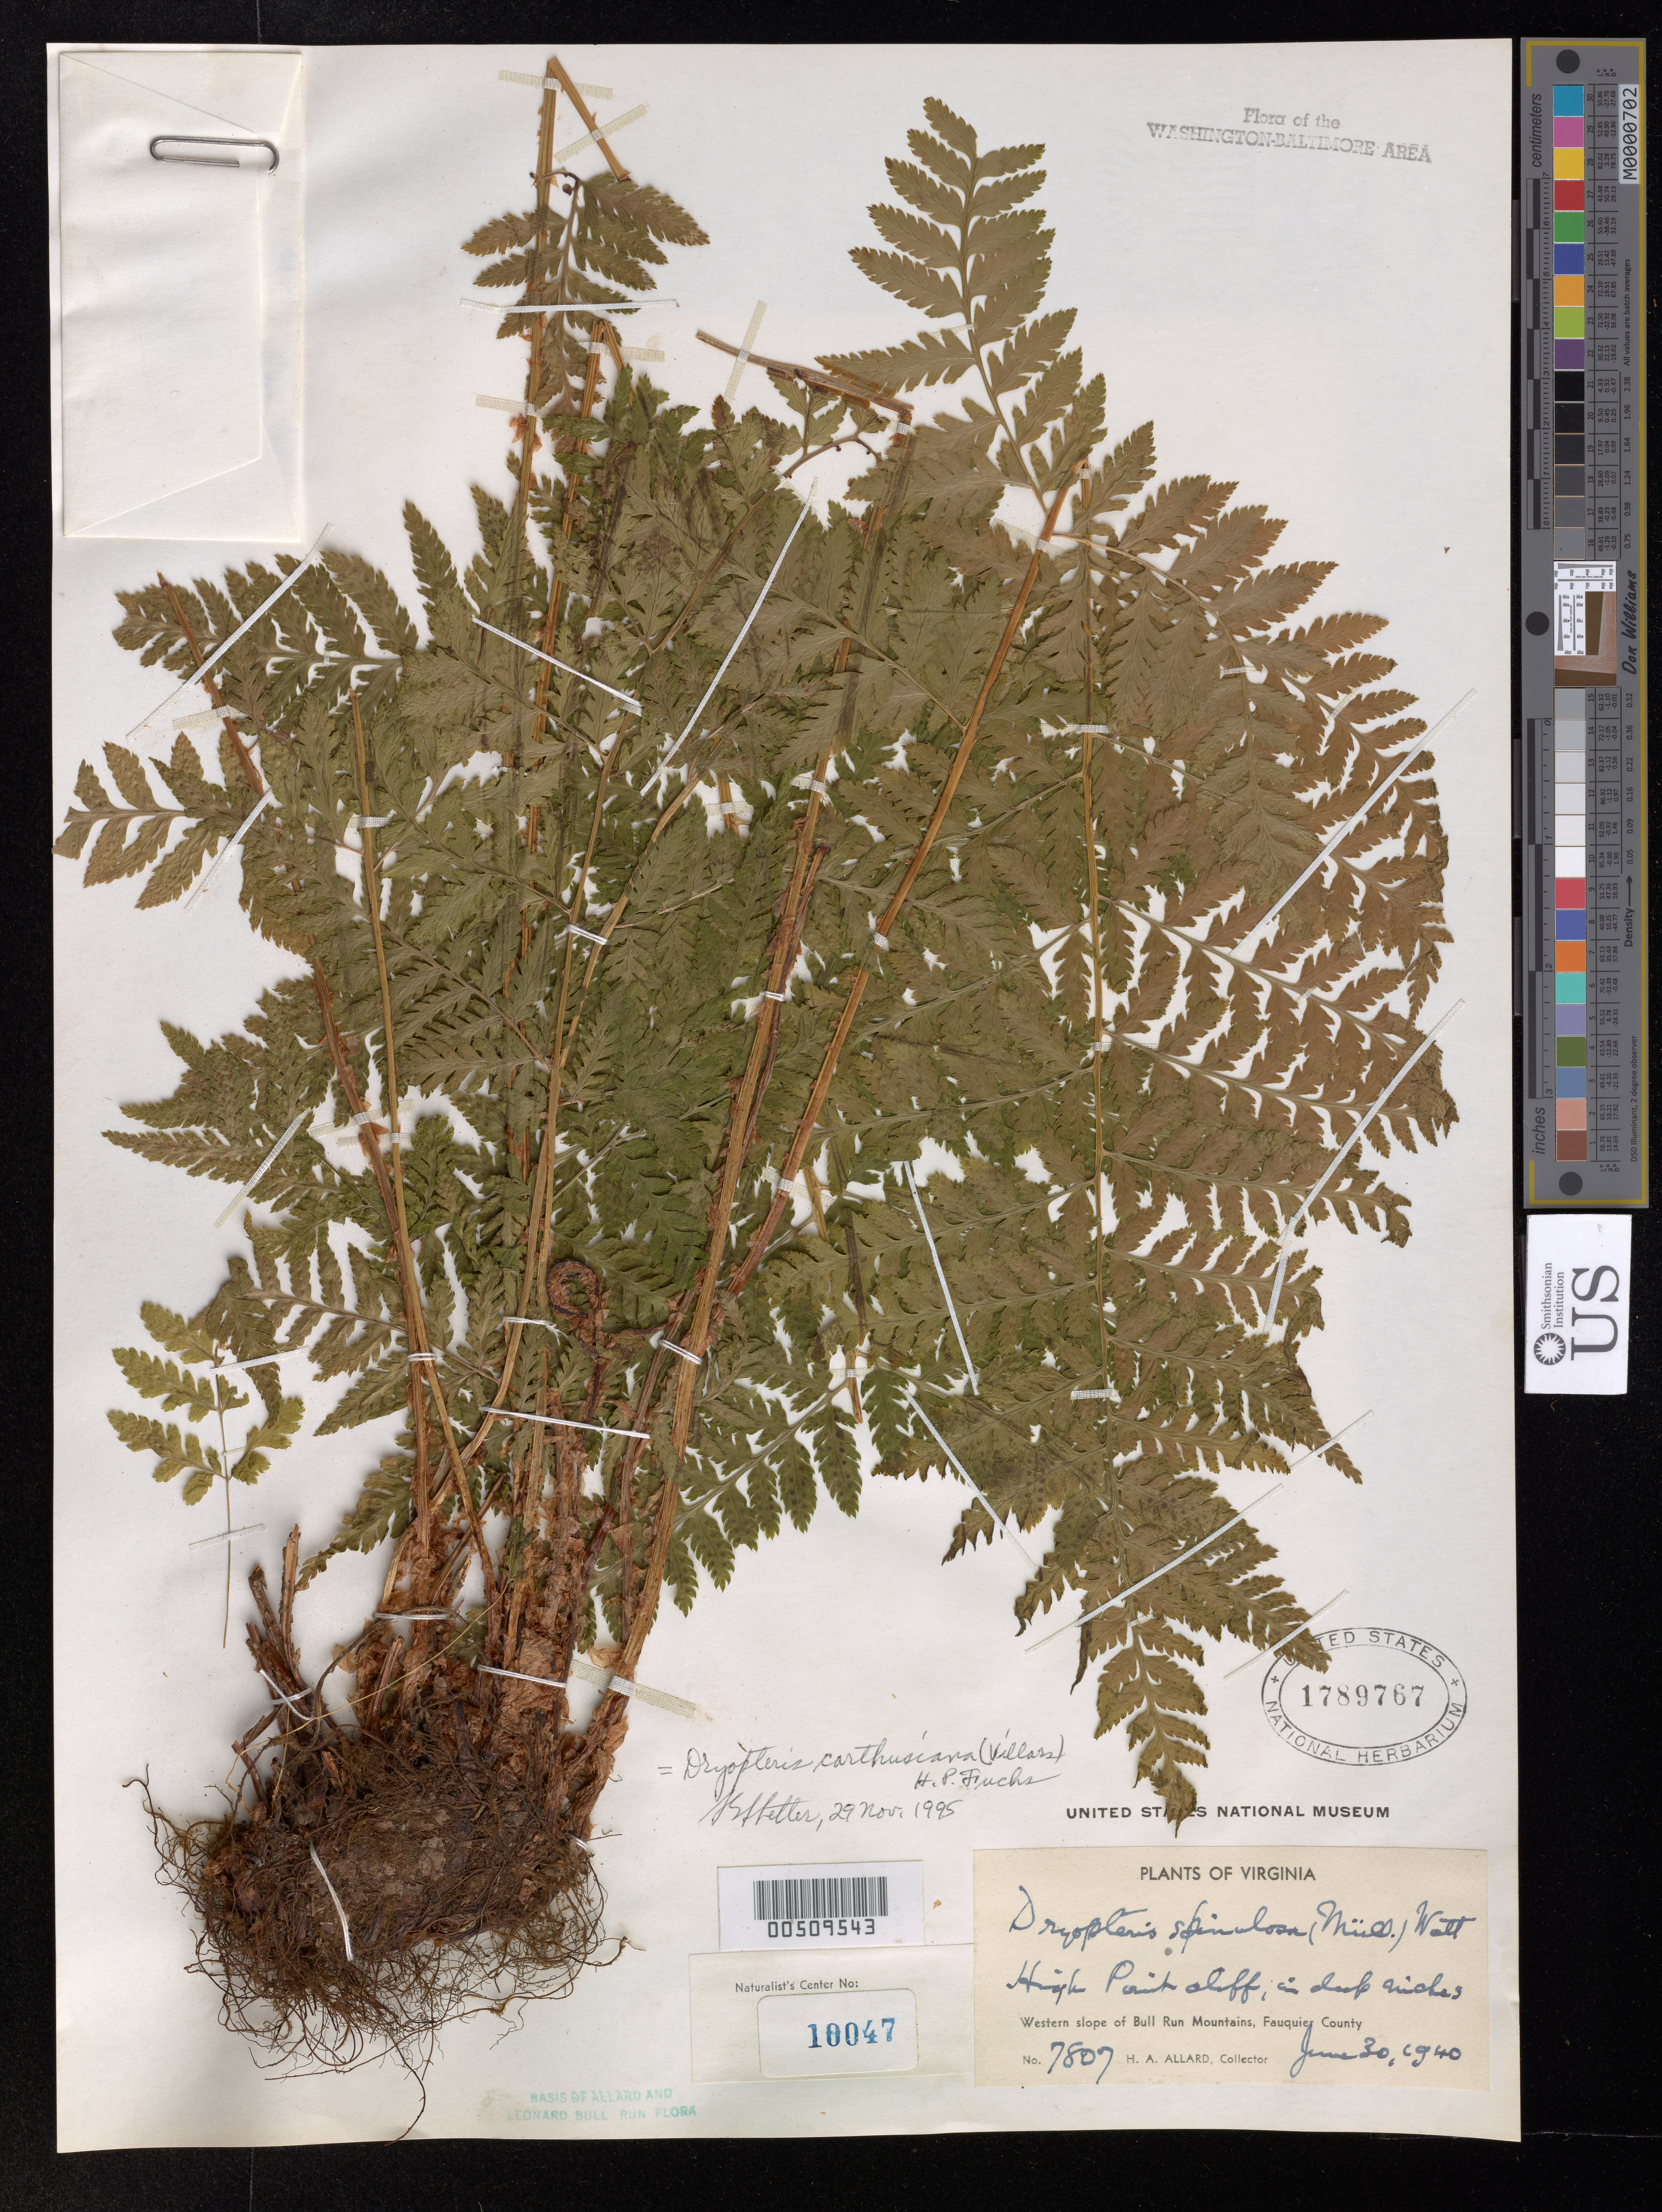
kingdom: Plantae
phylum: Tracheophyta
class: Polypodiopsida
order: Polypodiales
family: Dryopteridaceae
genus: Dryopteris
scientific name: Dryopteris carthusiana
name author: (Villars) H.P. Fuchs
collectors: H. A. Allard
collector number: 7807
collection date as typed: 30 Jun 1940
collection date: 1940-06-30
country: United States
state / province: Virginia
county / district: Fauquier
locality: Bull Run Mountains, High Point Cliff Bull Run Mts.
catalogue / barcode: US 1789767